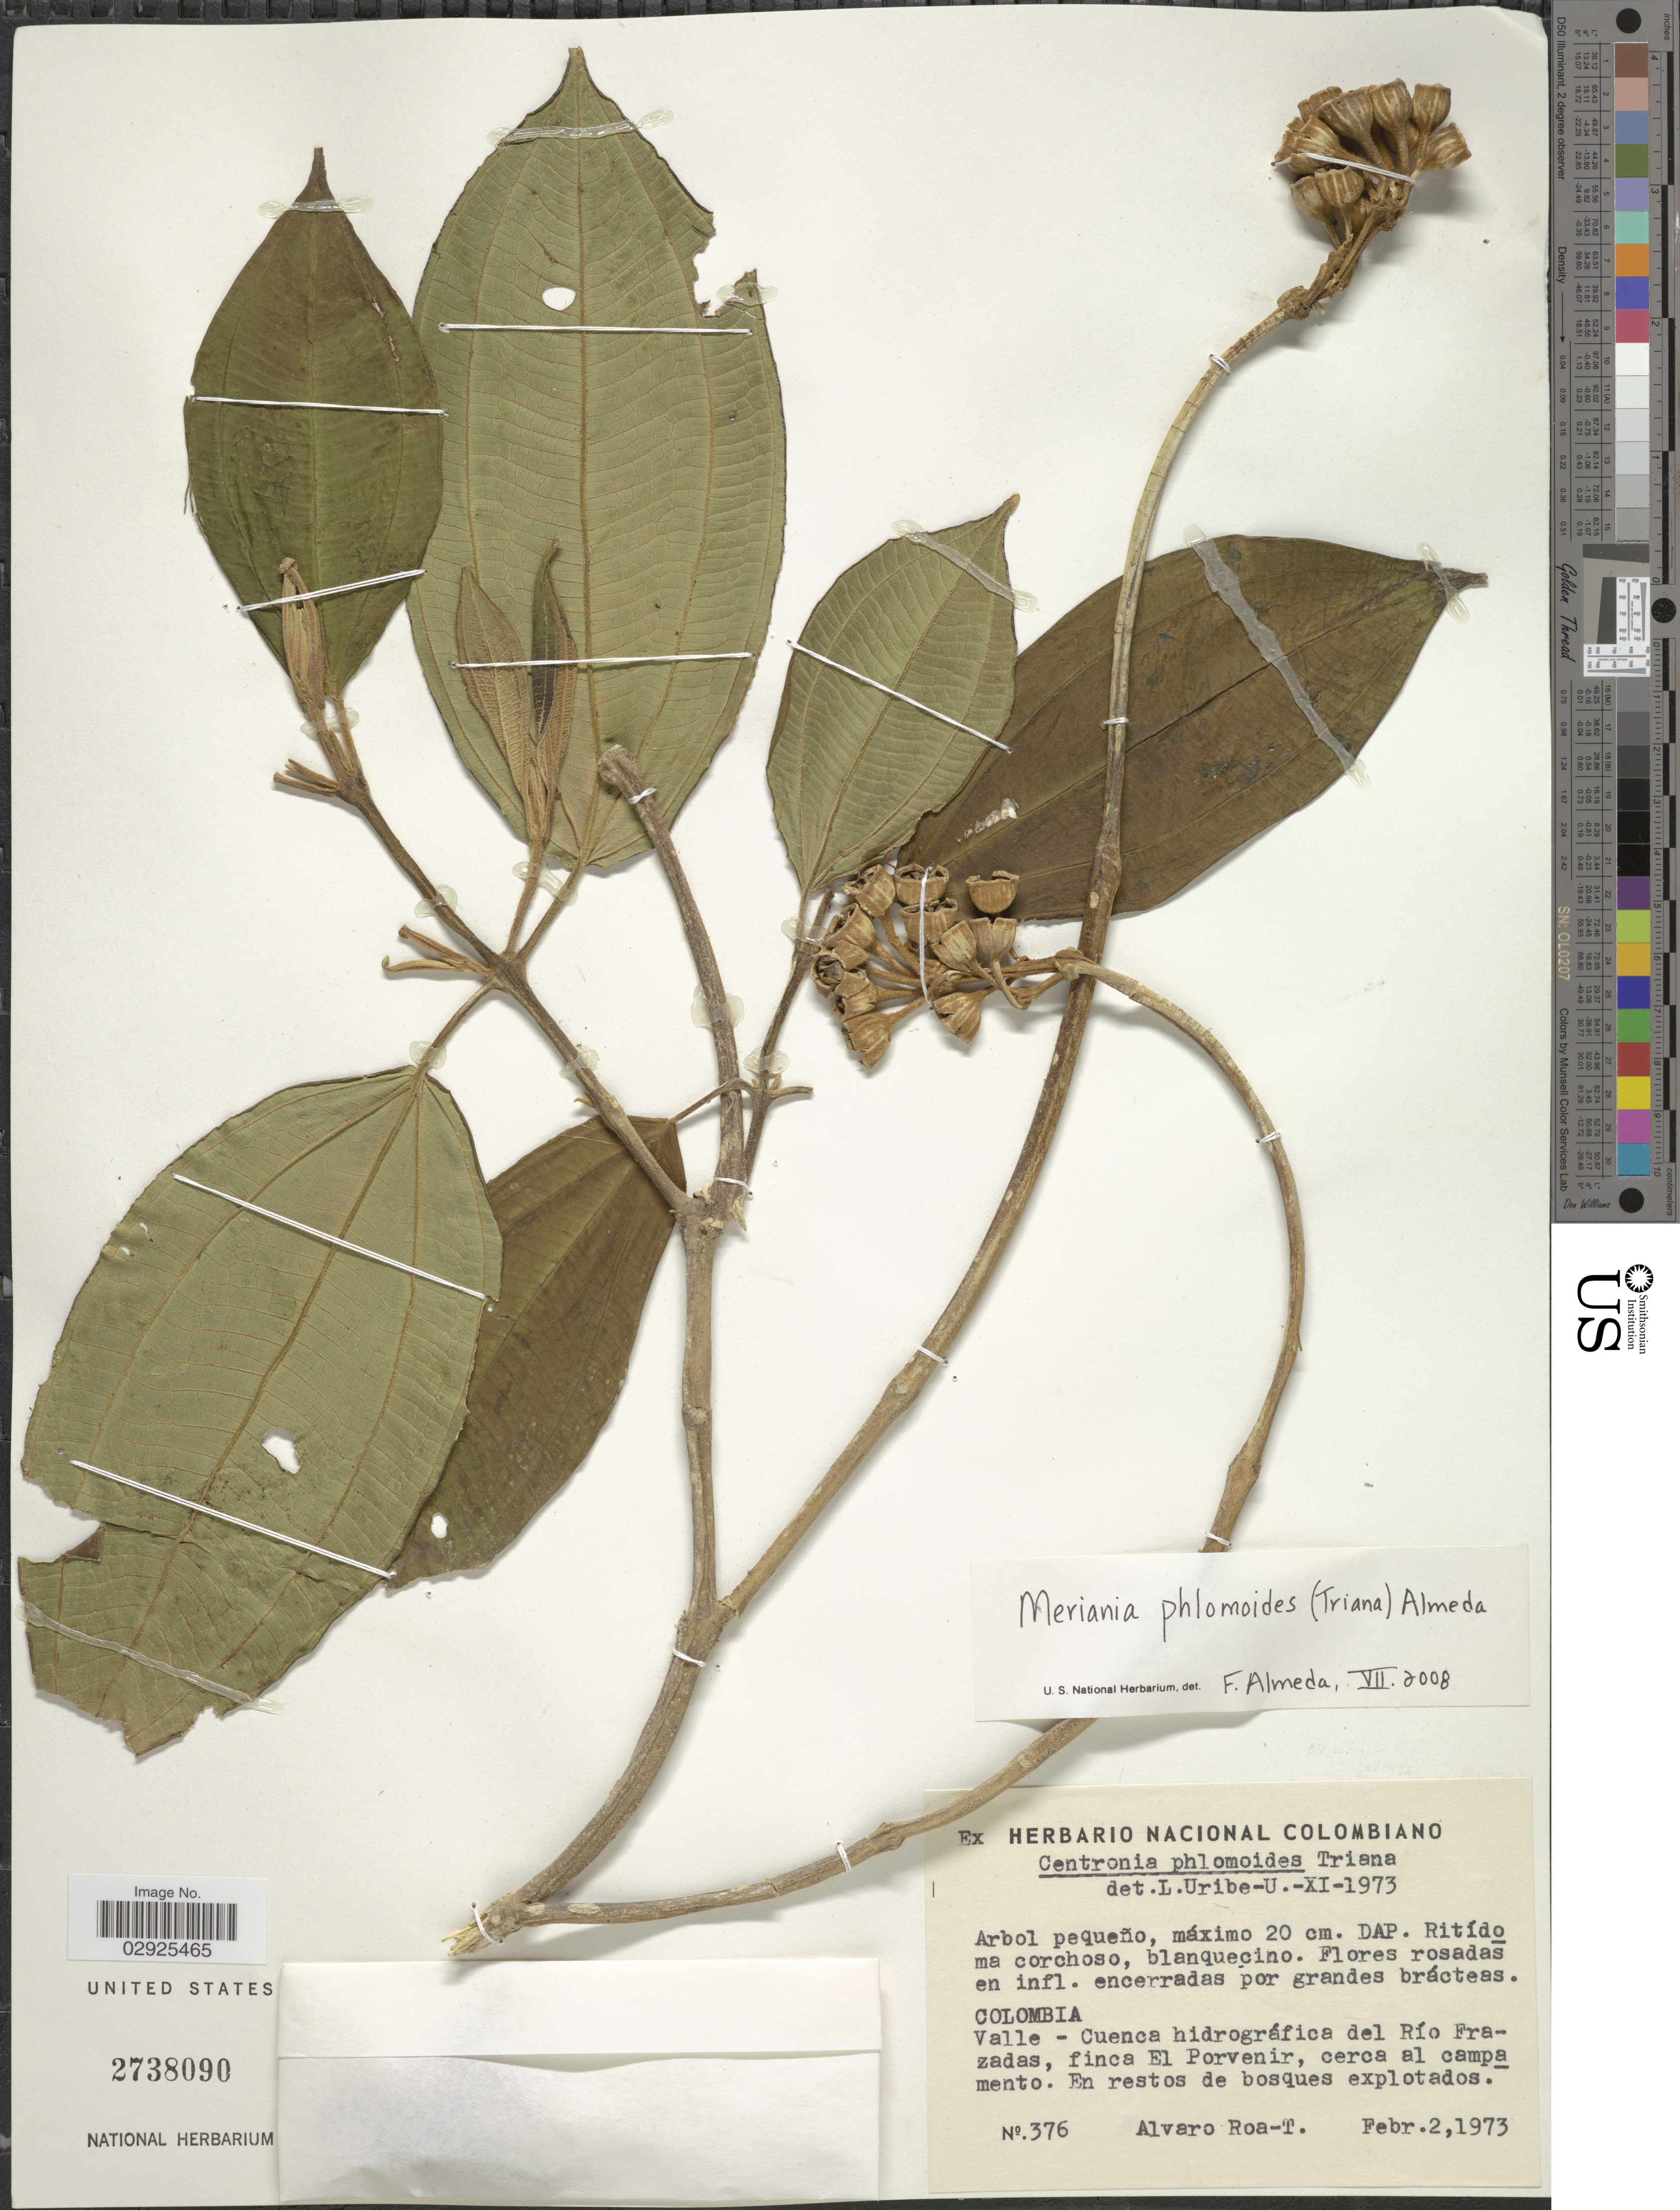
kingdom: Plantae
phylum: Tracheophyta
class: Magnoliopsida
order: Myrtales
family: Melastomataceae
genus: Meriania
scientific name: Meriania phlomoides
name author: (Triana) Almeda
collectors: A. Roa T.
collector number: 376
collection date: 1973-02-02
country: Colombia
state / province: Valle del Cauca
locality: Valle - Cuenca hidrográfica del Río Frazadas, finca El Porvenir, cerca al campamento.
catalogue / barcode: US 2738090